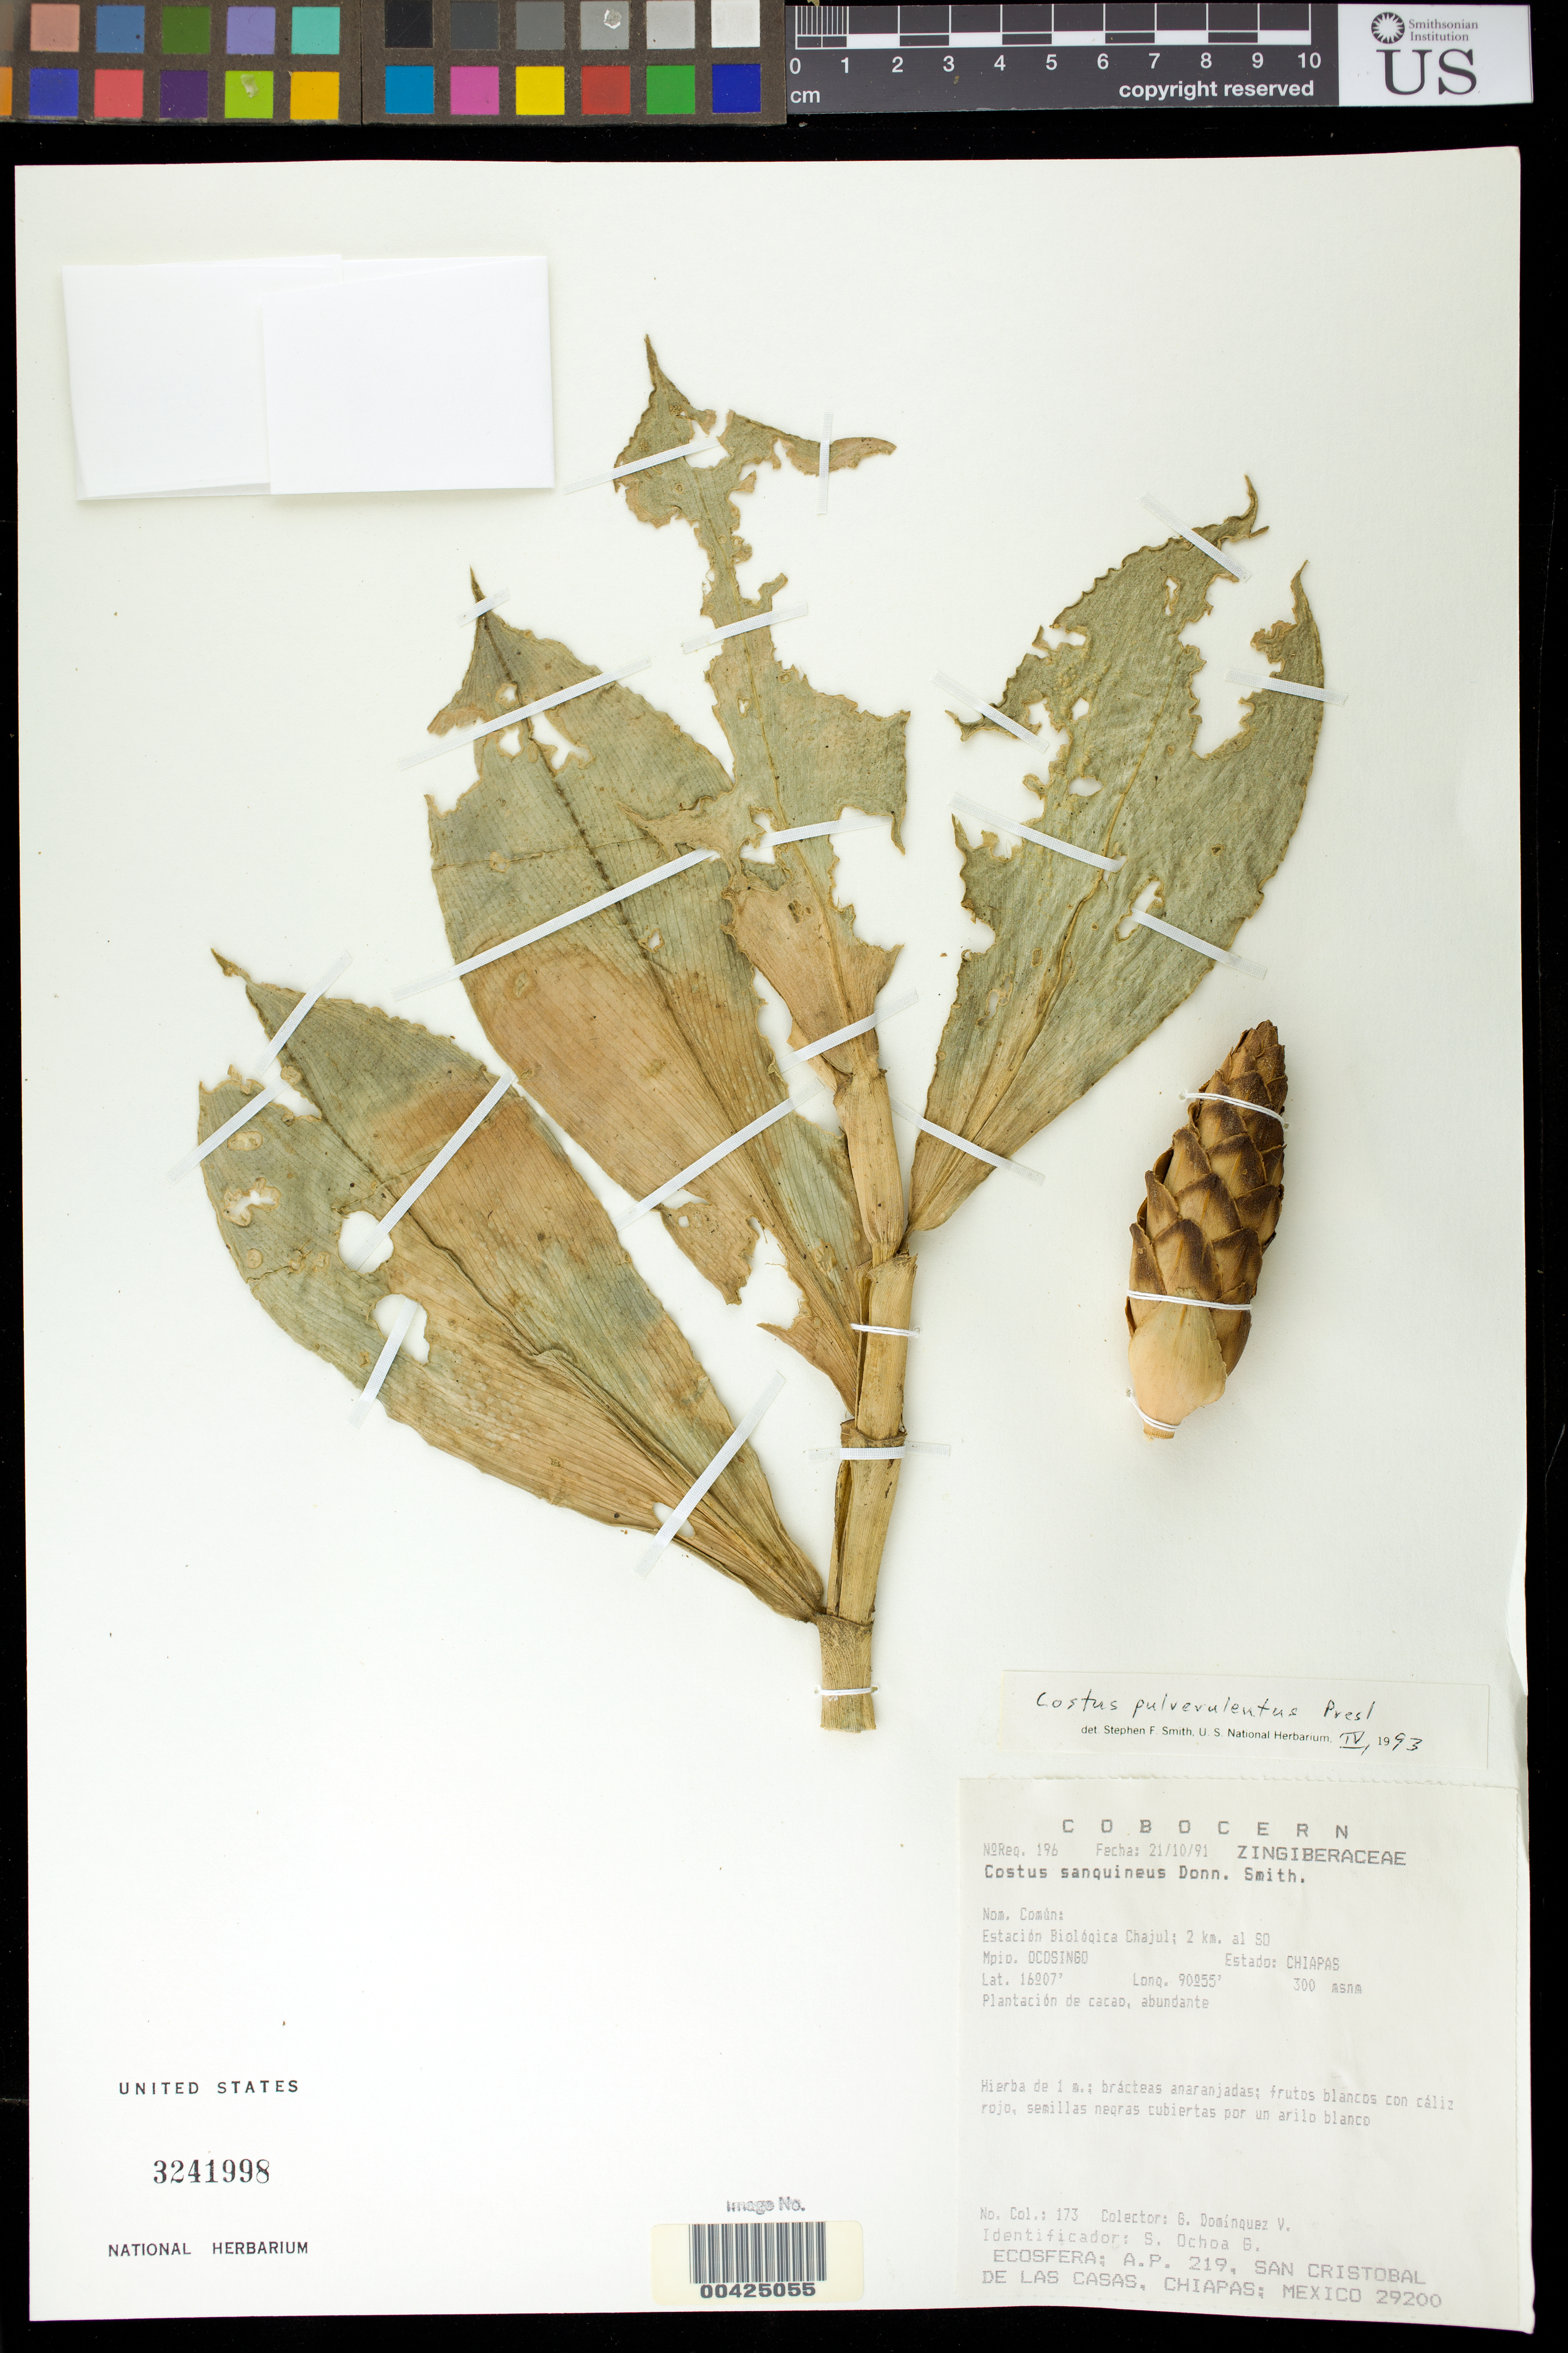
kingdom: Plantae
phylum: Tracheophyta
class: Liliopsida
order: Zingiberales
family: Costaceae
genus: Costus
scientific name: Costus pulverulentus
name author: C. Presl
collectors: G. Dominquez V.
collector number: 173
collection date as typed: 21 Oct 1991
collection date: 1991-10-21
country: Mexico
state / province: Chiapas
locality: Estacion Biologica Chajul; 2 km al SW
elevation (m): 300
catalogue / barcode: US 3241998